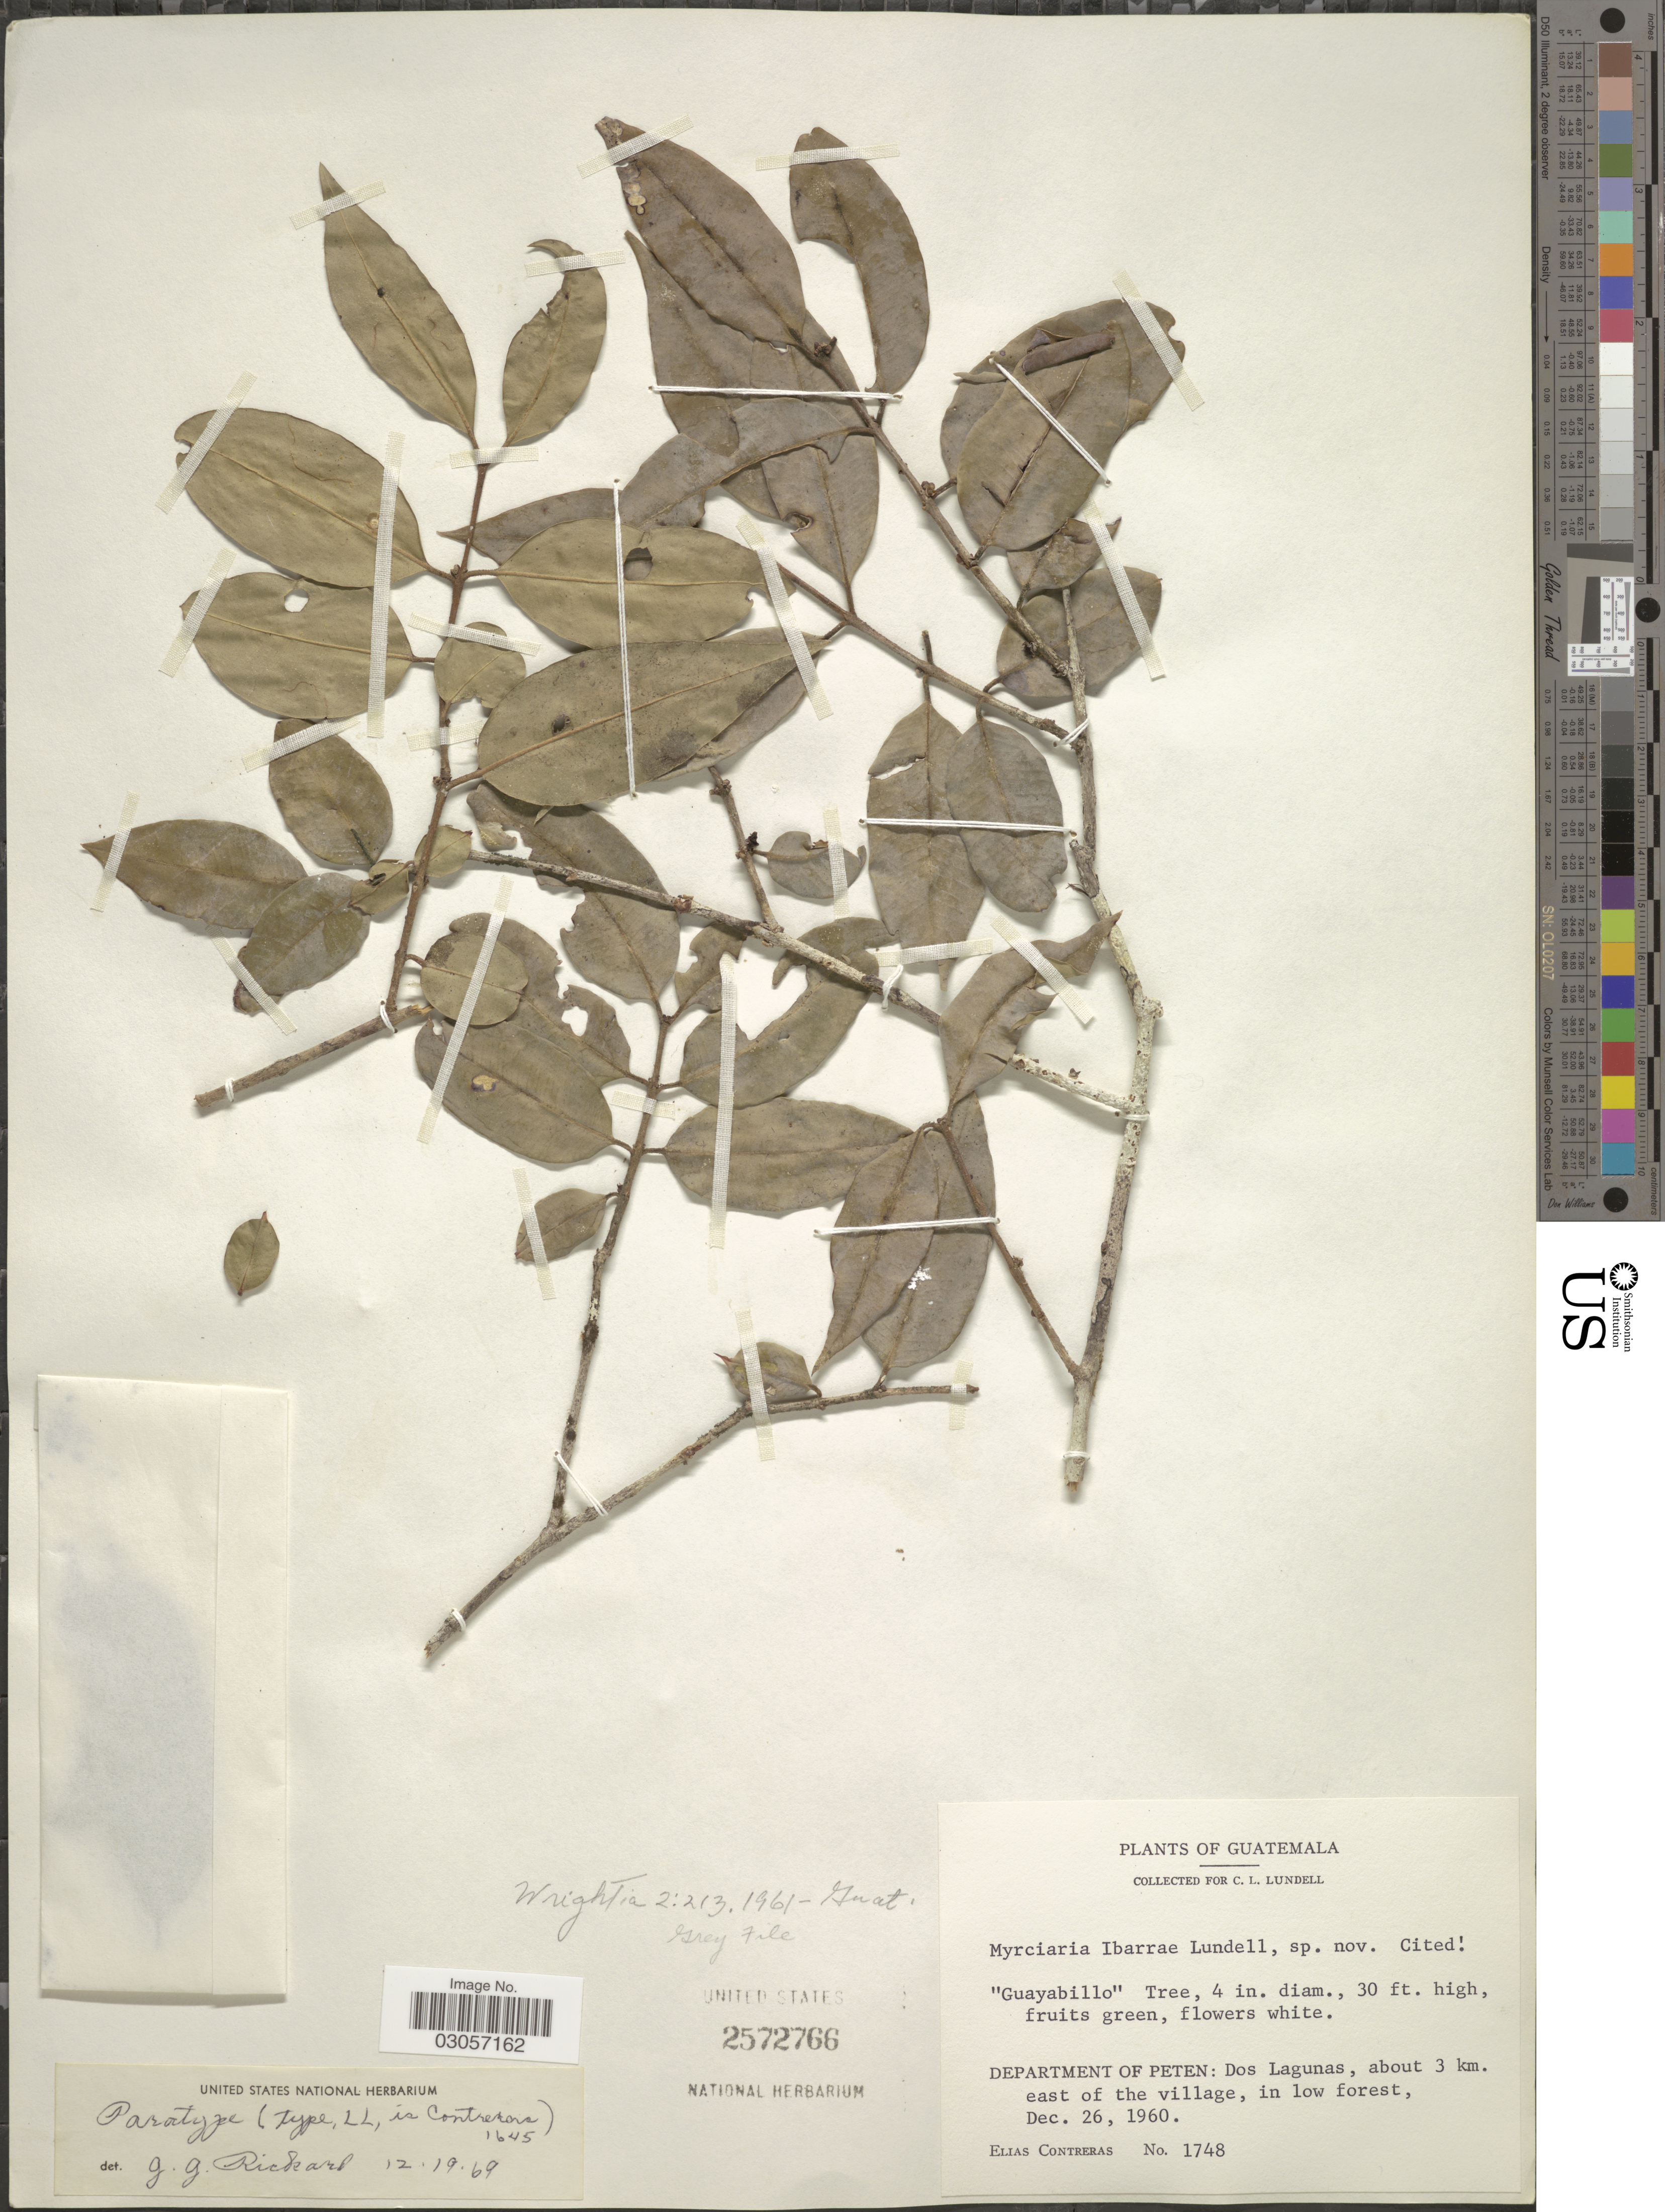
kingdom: Plantae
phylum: Tracheophyta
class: Magnoliopsida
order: Myrtales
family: Myrtaceae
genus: Myrciaria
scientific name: Myrciaria ibarrae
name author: Lundell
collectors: E. Contreras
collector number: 1748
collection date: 1960-12-26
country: Guatemala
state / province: El Petén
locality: Department of Peten: Dos Lagunas, about 3 km. east of the village.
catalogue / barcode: US 2572766